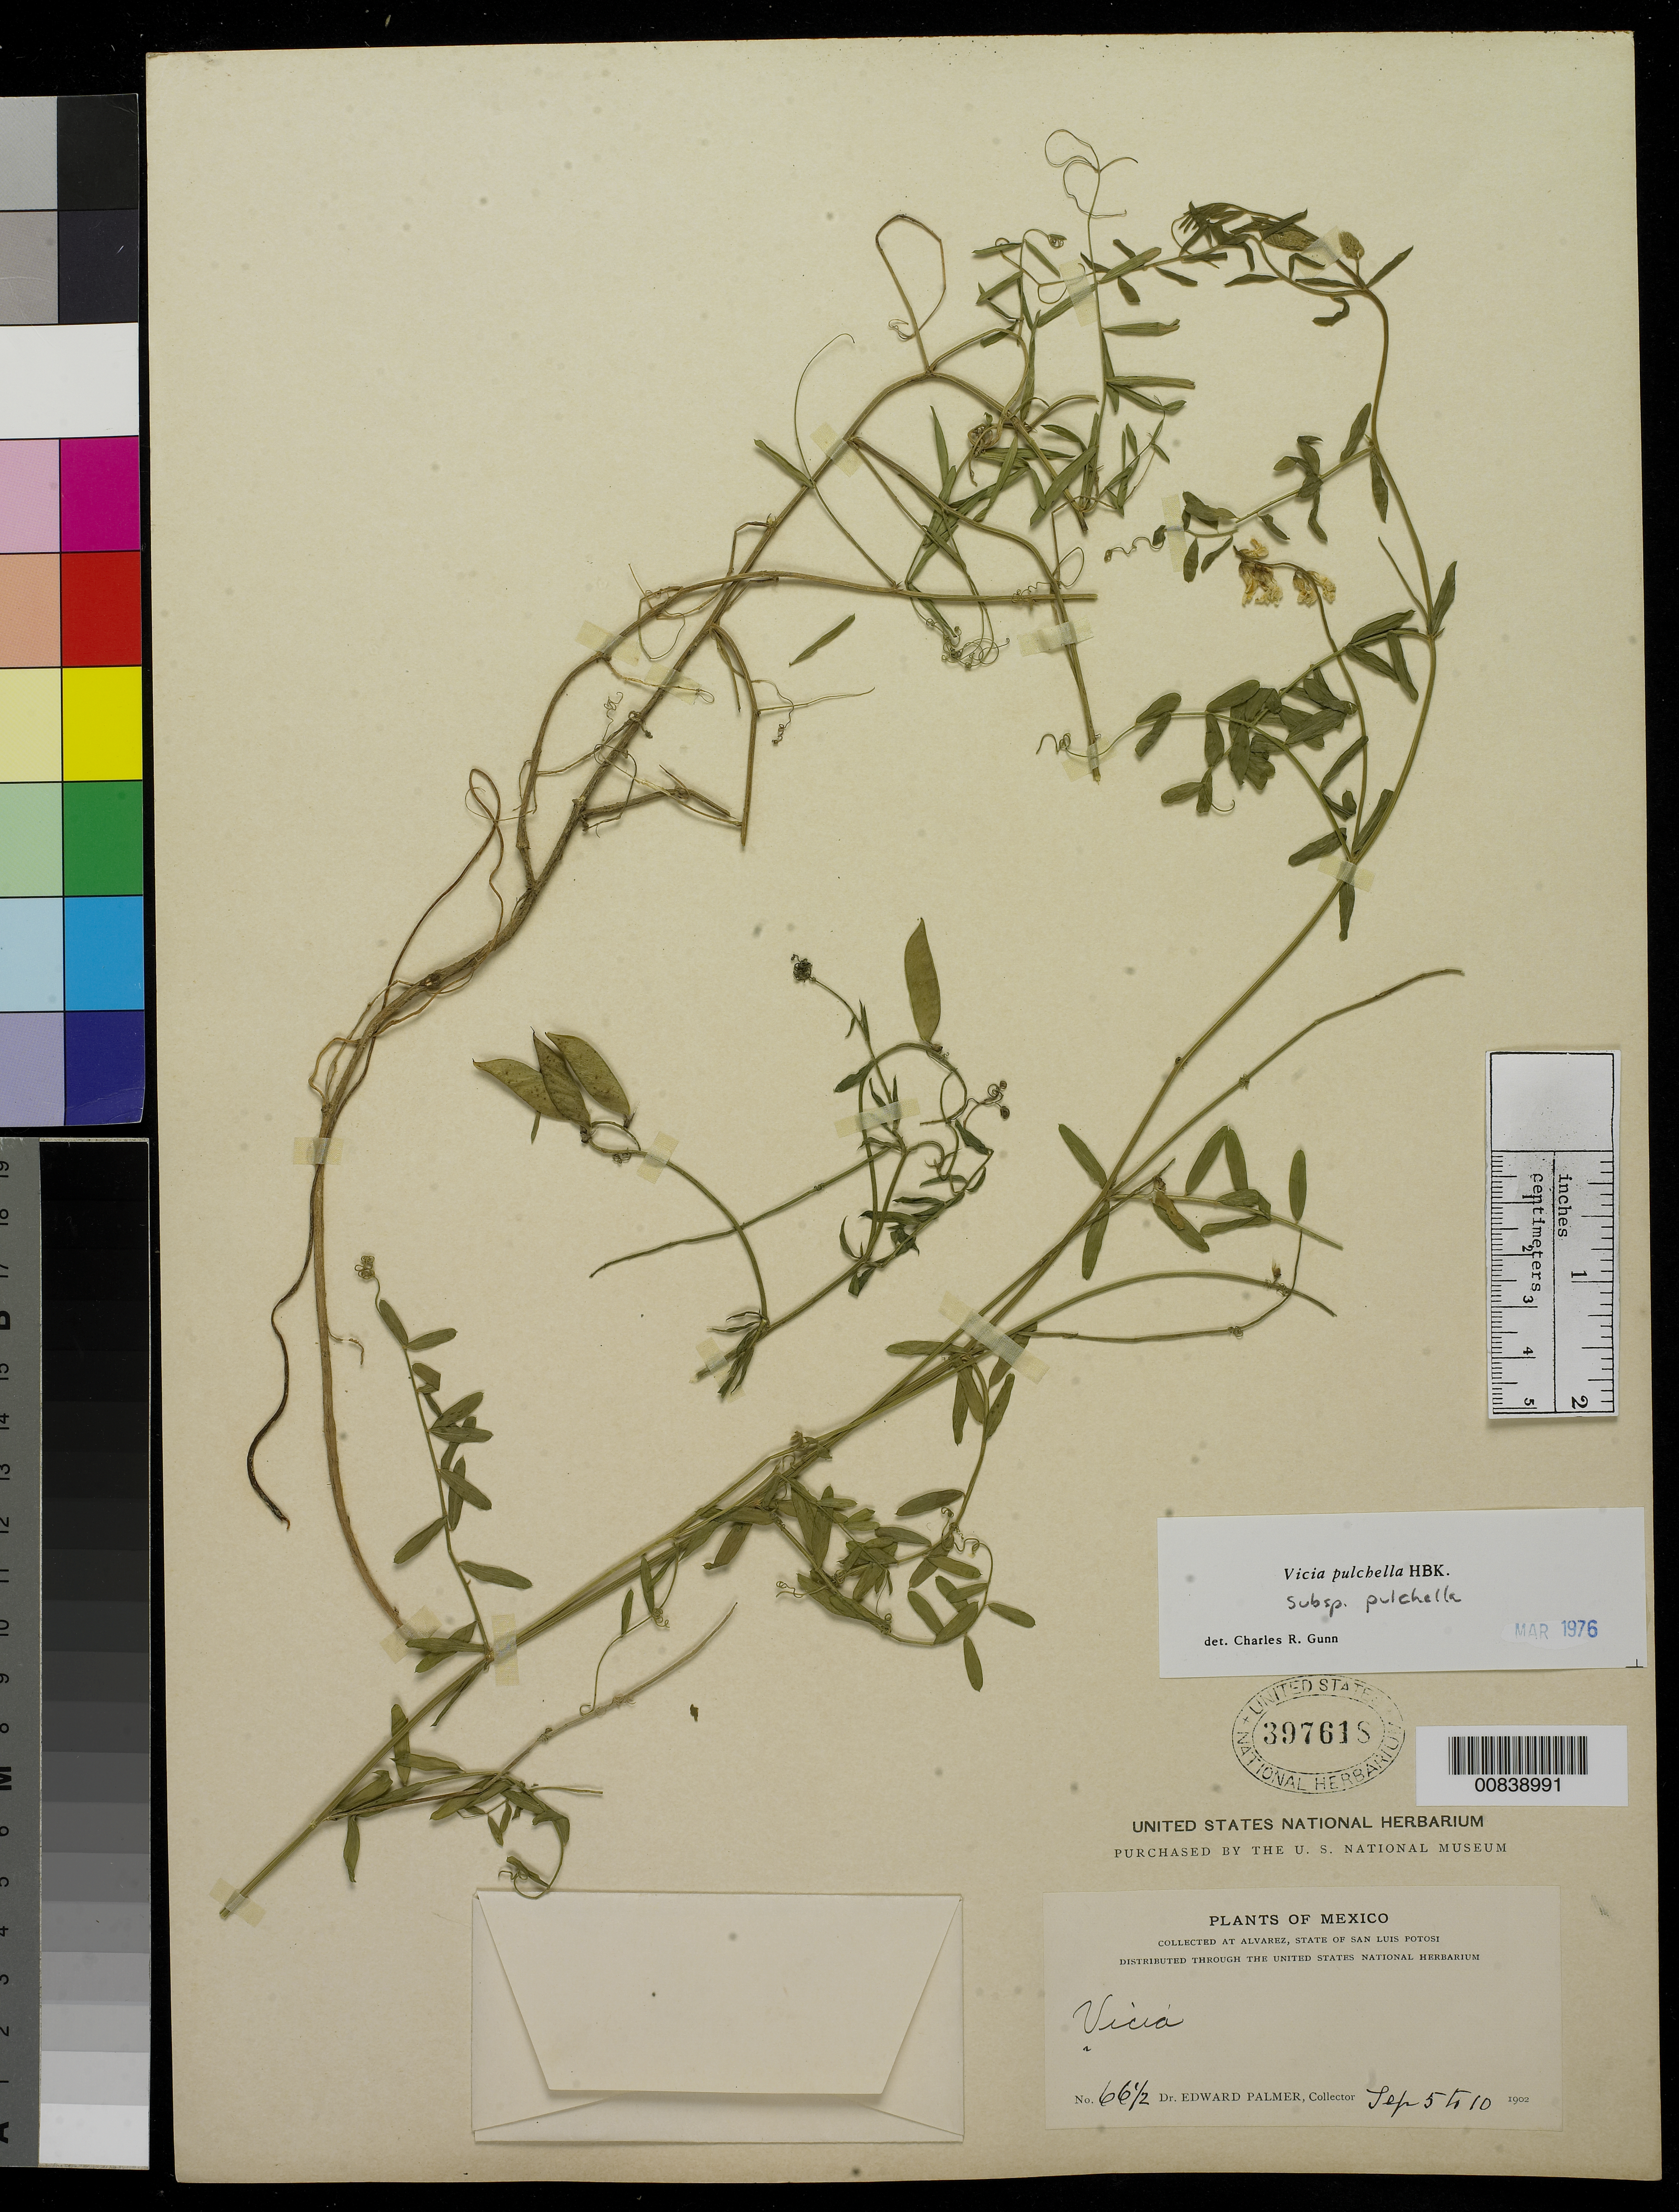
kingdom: Plantae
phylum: Tracheophyta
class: Magnoliopsida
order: Fabales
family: Fabaceae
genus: Vicia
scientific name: Vicia pulchella subsp. pulchella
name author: Kunth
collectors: E. Palmer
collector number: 66½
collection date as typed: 05 Sep 1902 to 10 Sep 1902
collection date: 1902-09-05/1902-09-10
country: Mexico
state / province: San Luis Potosí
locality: Alvarez, San Luis Potosí.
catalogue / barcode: US 397618